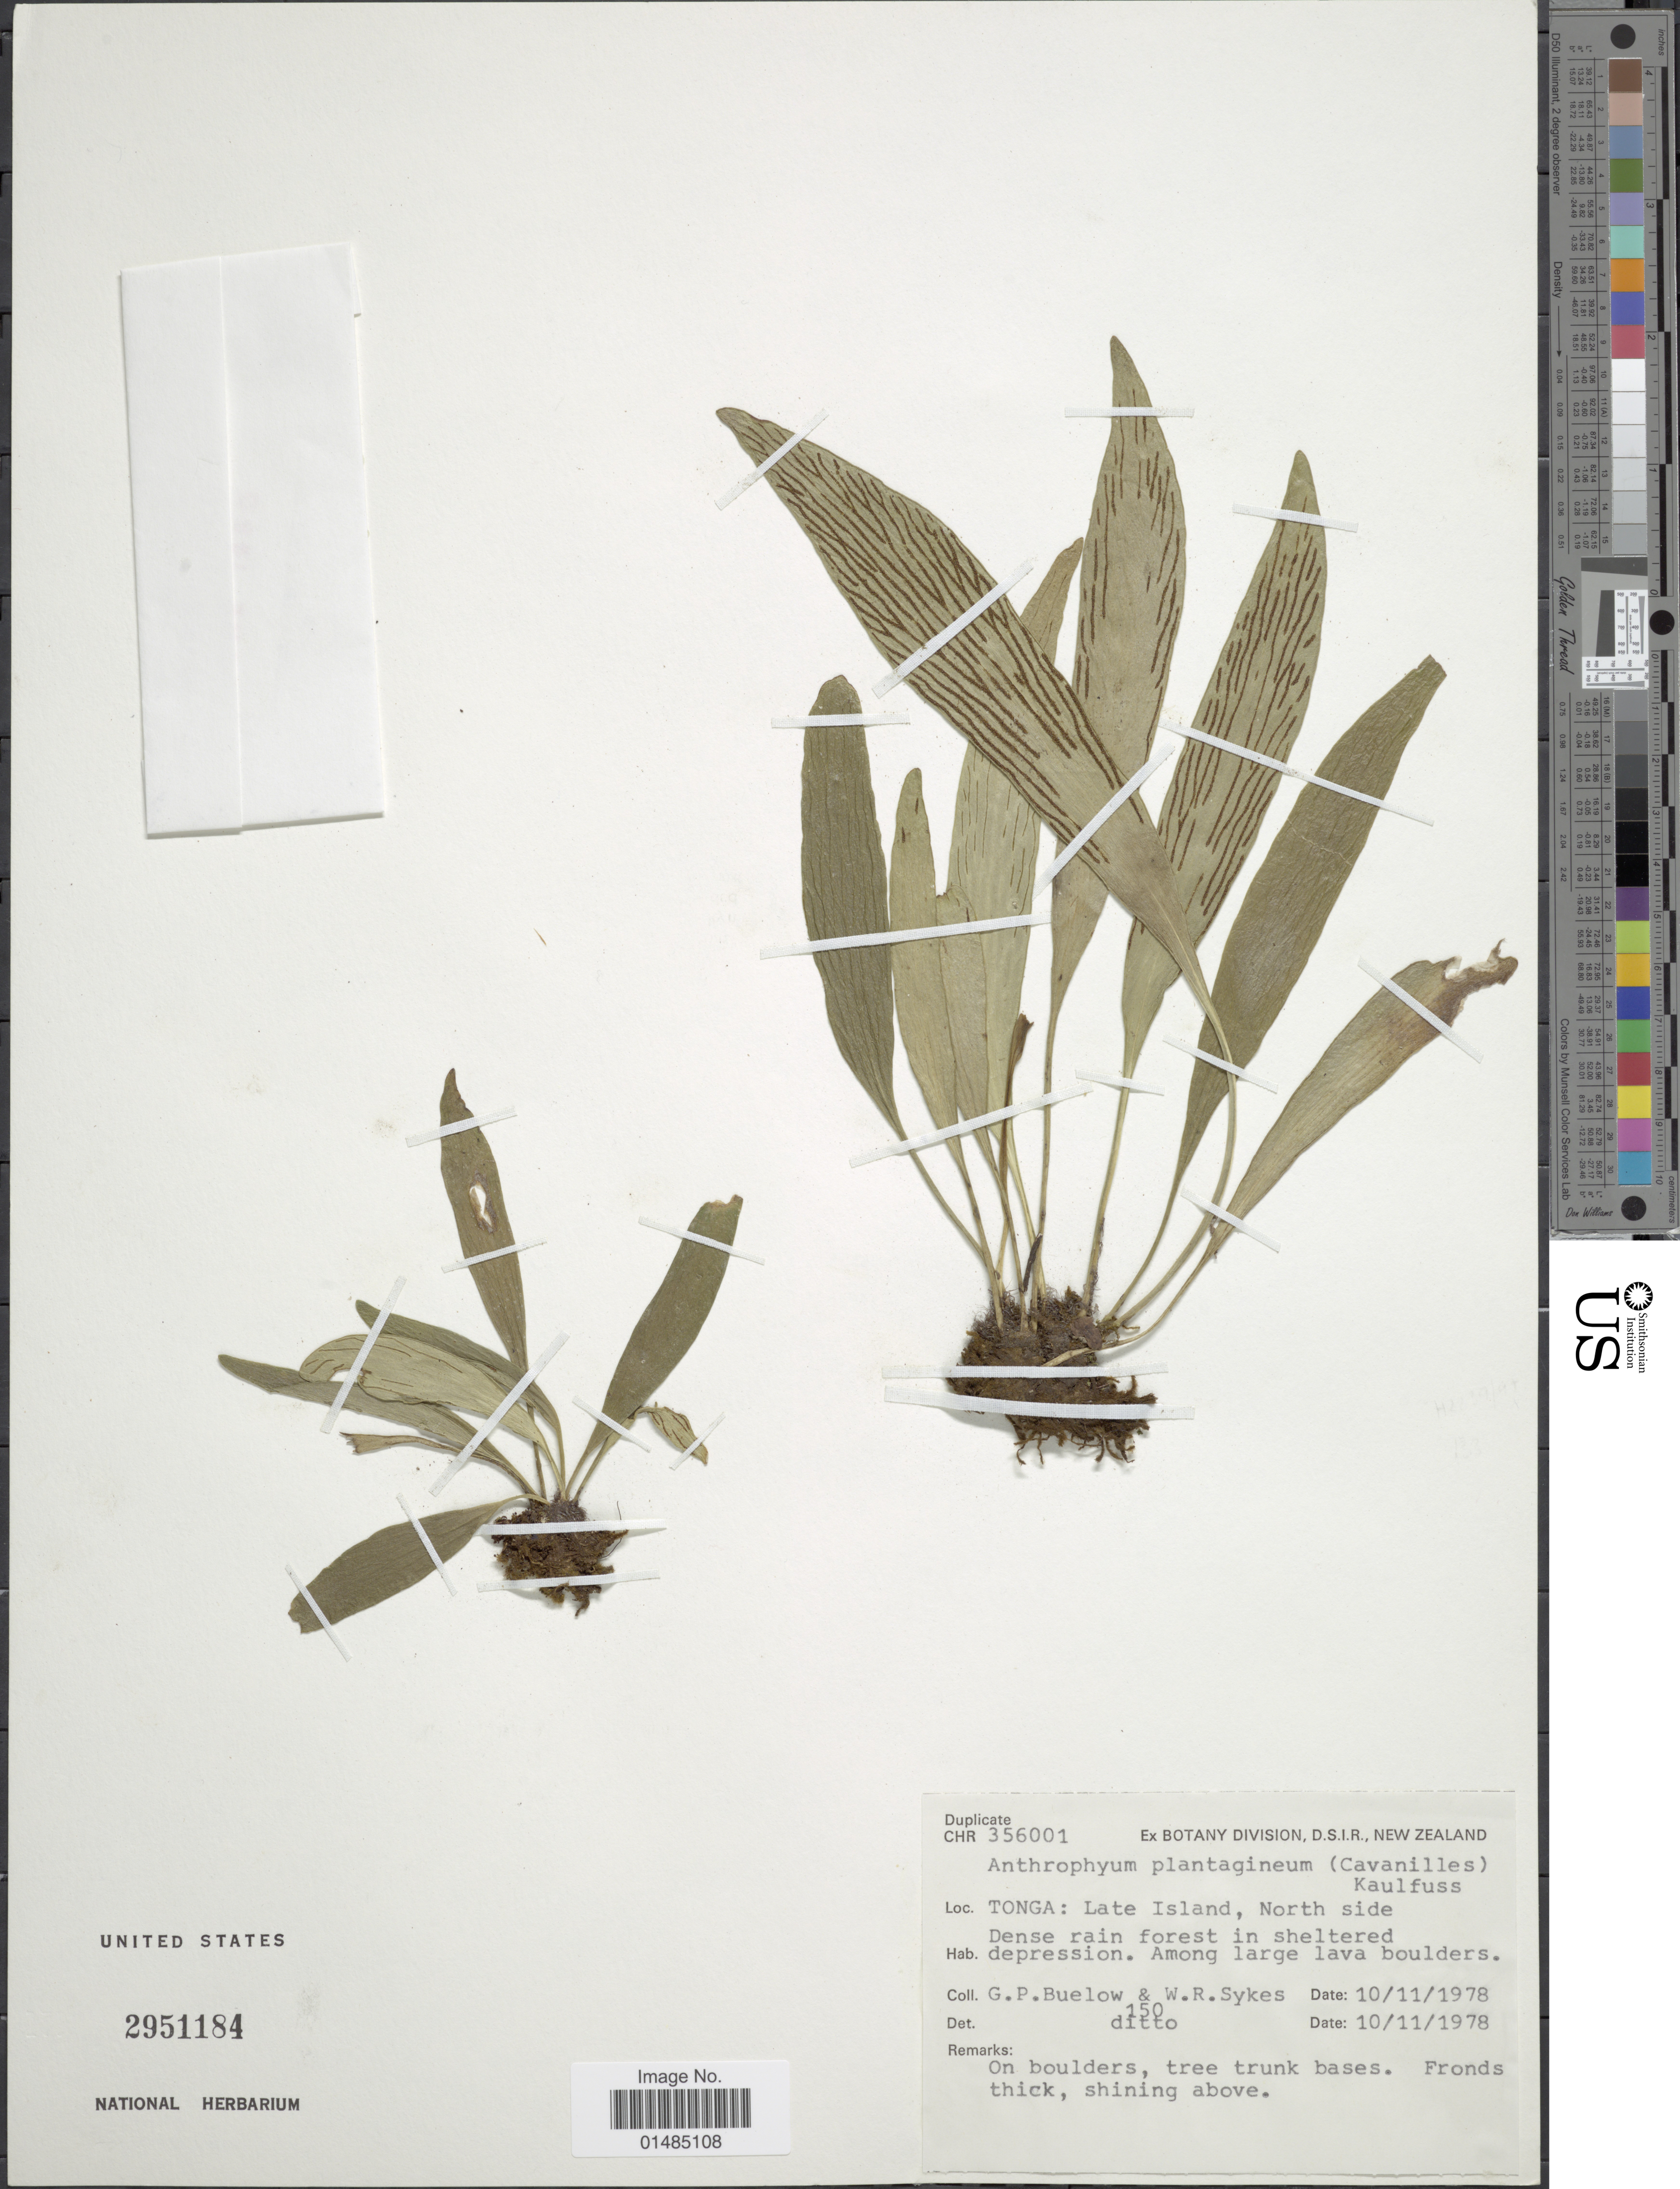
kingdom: Plantae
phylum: Tracheophyta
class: Polypodiopsida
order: Polypodiales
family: Pteridaceae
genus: Antrophyum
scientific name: Antrophyum plantagineum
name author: (Cav.) Kaulf.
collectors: G. Buelow & W. R. Sykes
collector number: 150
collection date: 1978-11-10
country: Tonga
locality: Tonga: Late Island, North side,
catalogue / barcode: US 2951184